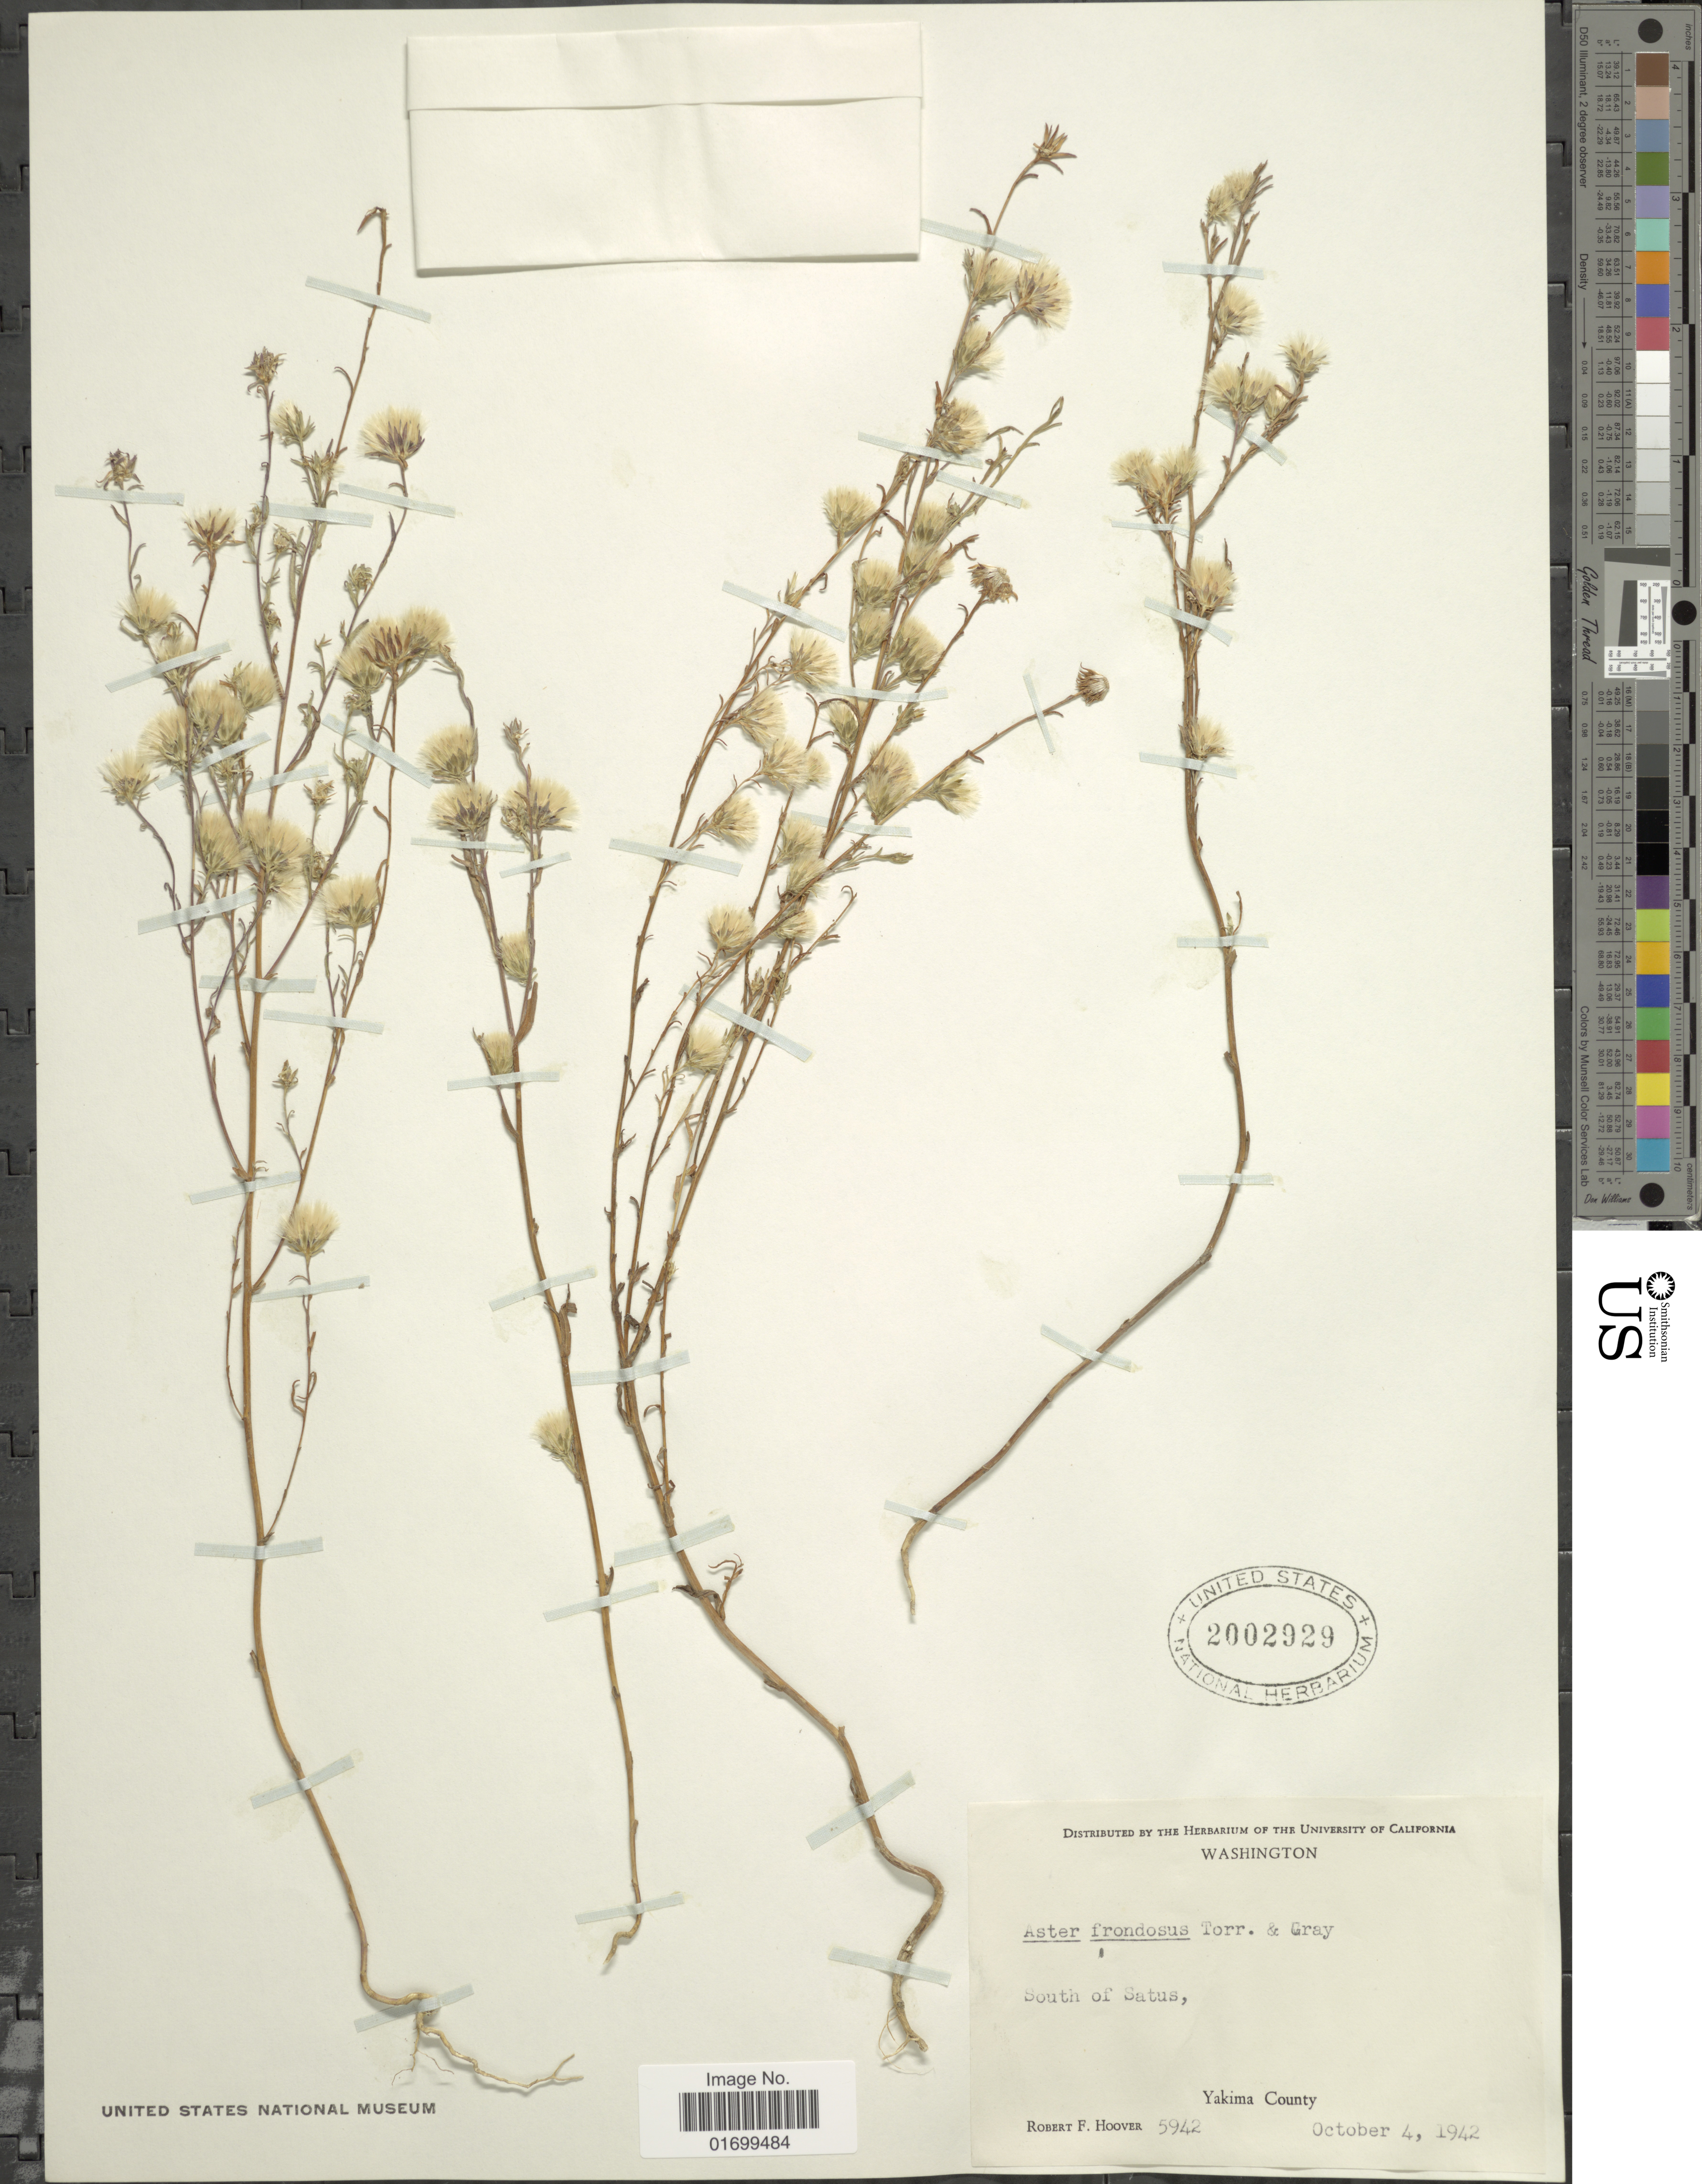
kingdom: Plantae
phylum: Tracheophyta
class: Magnoliopsida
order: Asterales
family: Asteraceae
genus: Symphyotrichum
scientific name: Symphyotrichum frondosum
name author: (Nutt.) G.L. Nesom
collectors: R. F. Hoover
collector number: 5942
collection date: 1942-10-04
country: United States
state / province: Washington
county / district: Yakima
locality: South of Satus, Yakima County.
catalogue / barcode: US 2002929